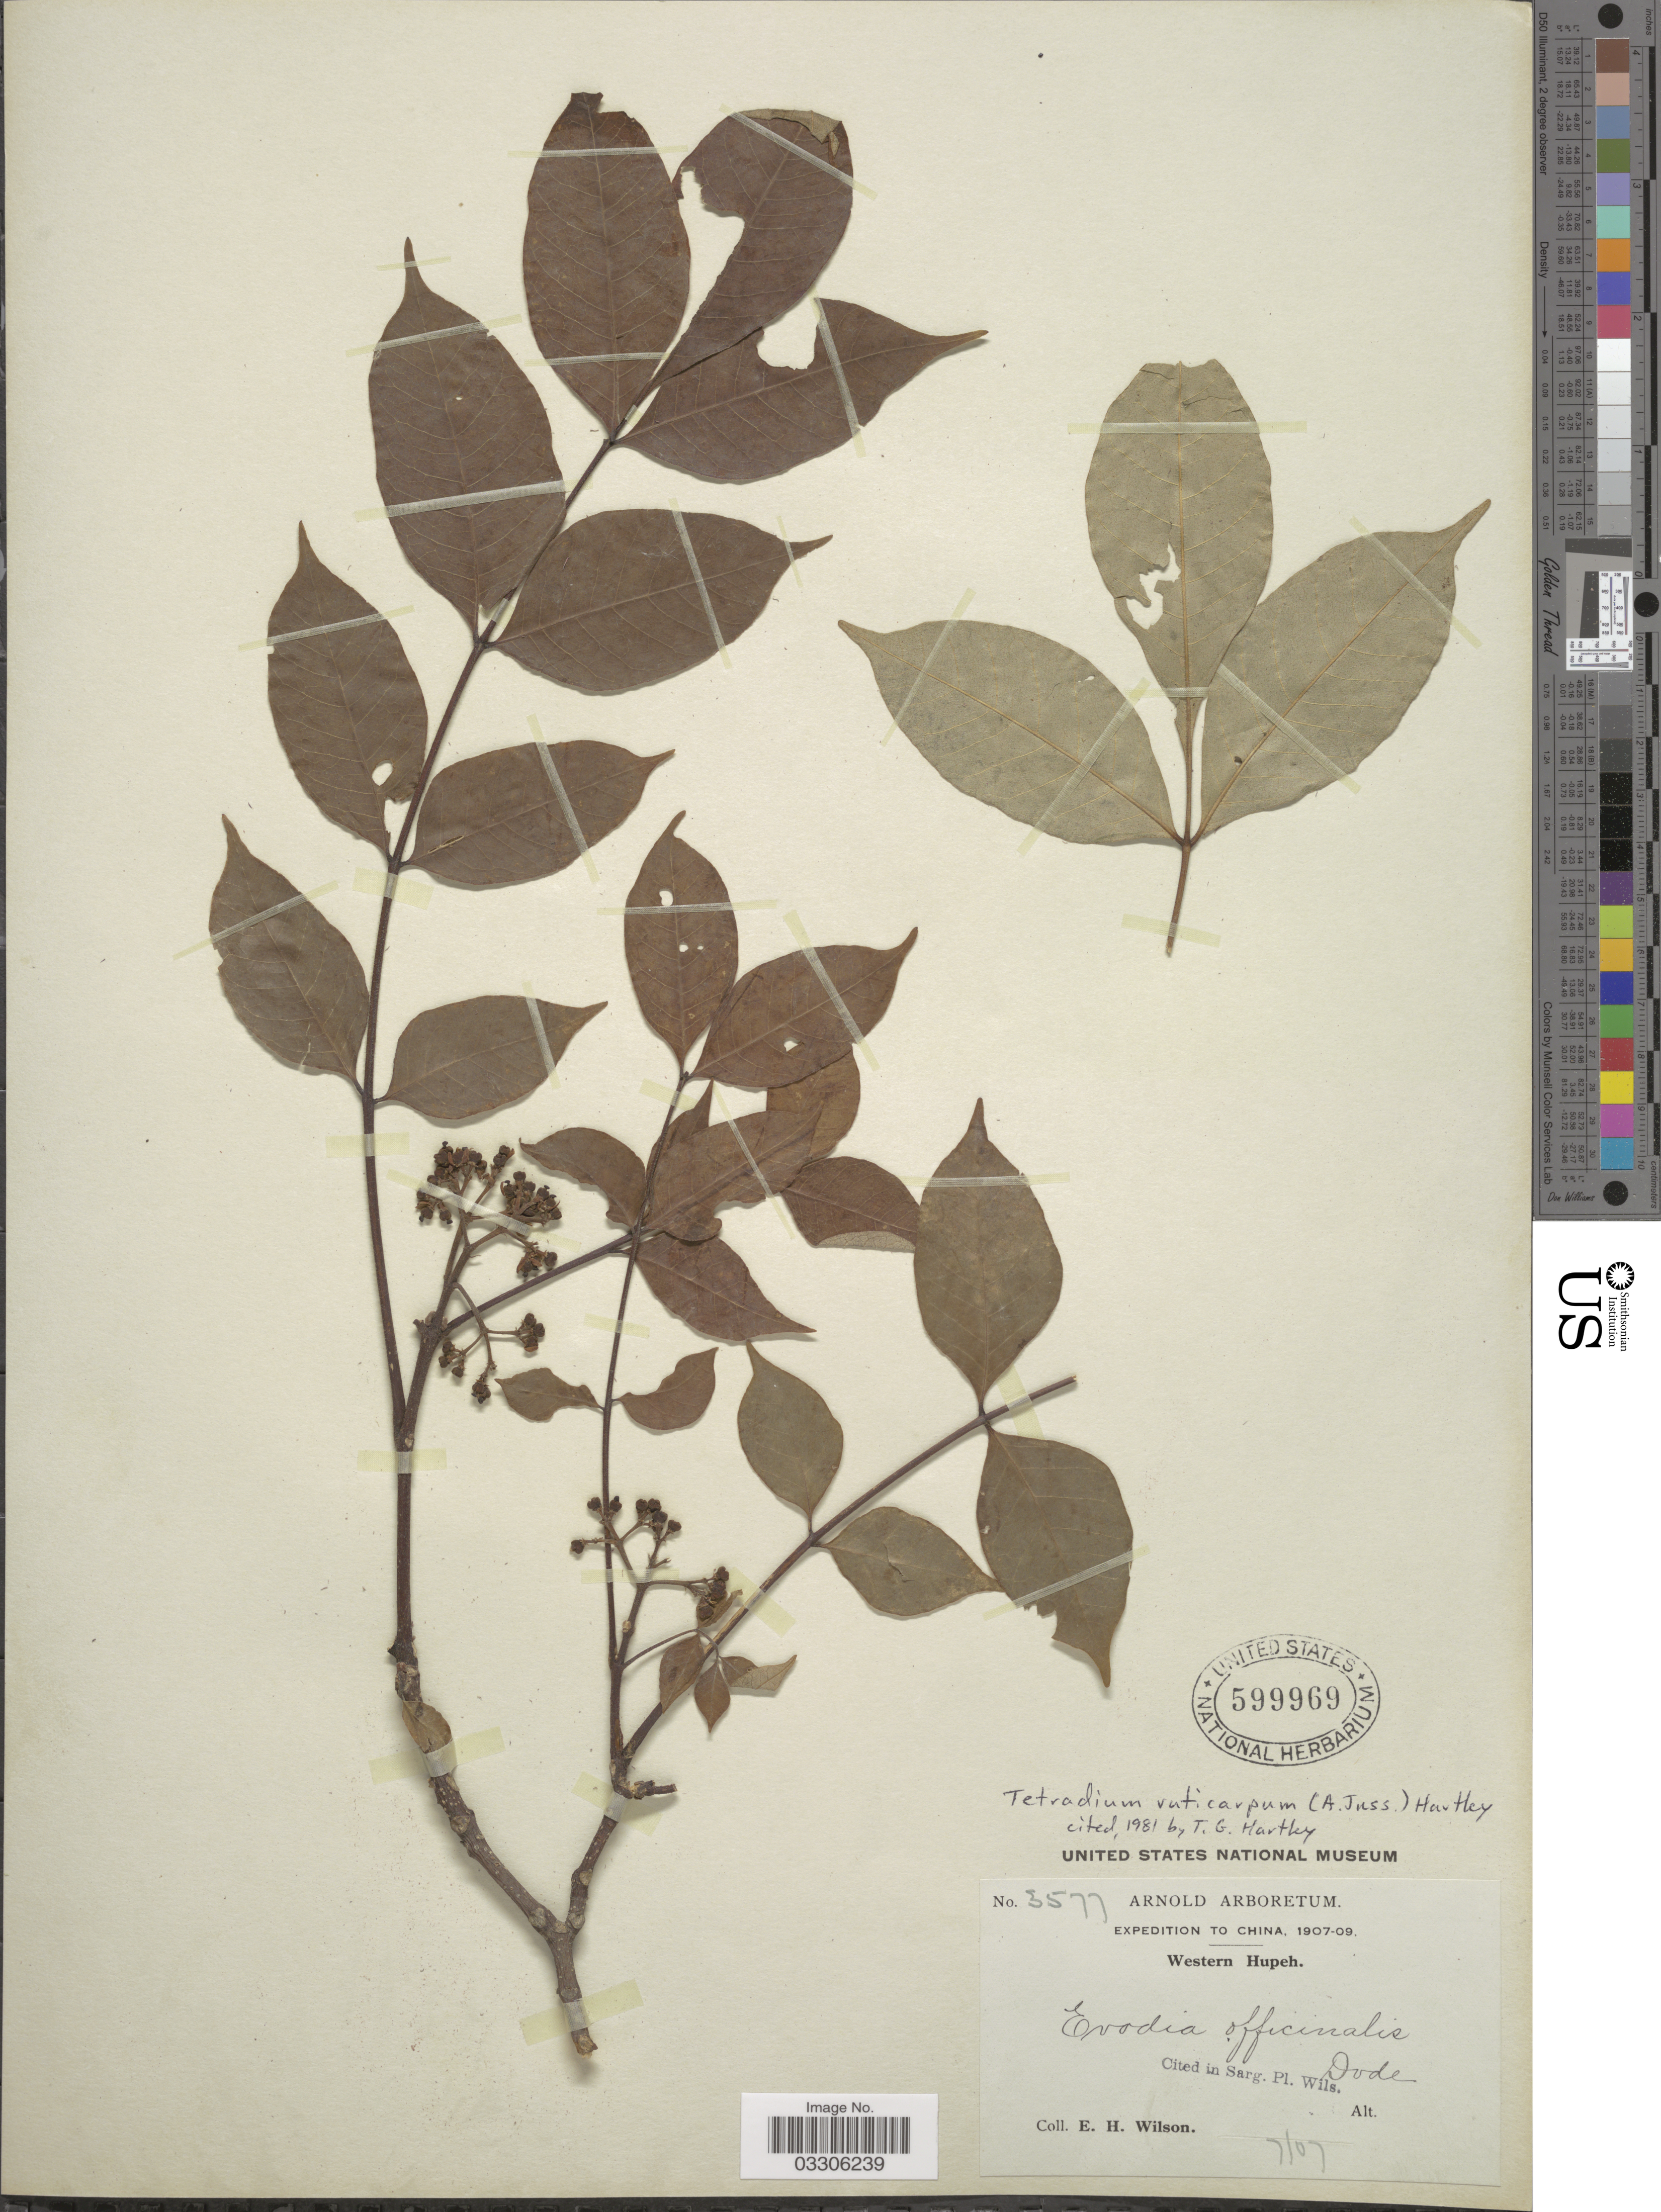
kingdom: Plantae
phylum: Tracheophyta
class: Magnoliopsida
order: Sapindales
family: Rutaceae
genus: Tetradium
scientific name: Tetradium ruticarpum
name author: (A. Juss.) T.G. Hartley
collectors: E. Wilson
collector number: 3577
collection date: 1907-07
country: China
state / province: Hubei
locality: Western Hupeh.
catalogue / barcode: US 599969